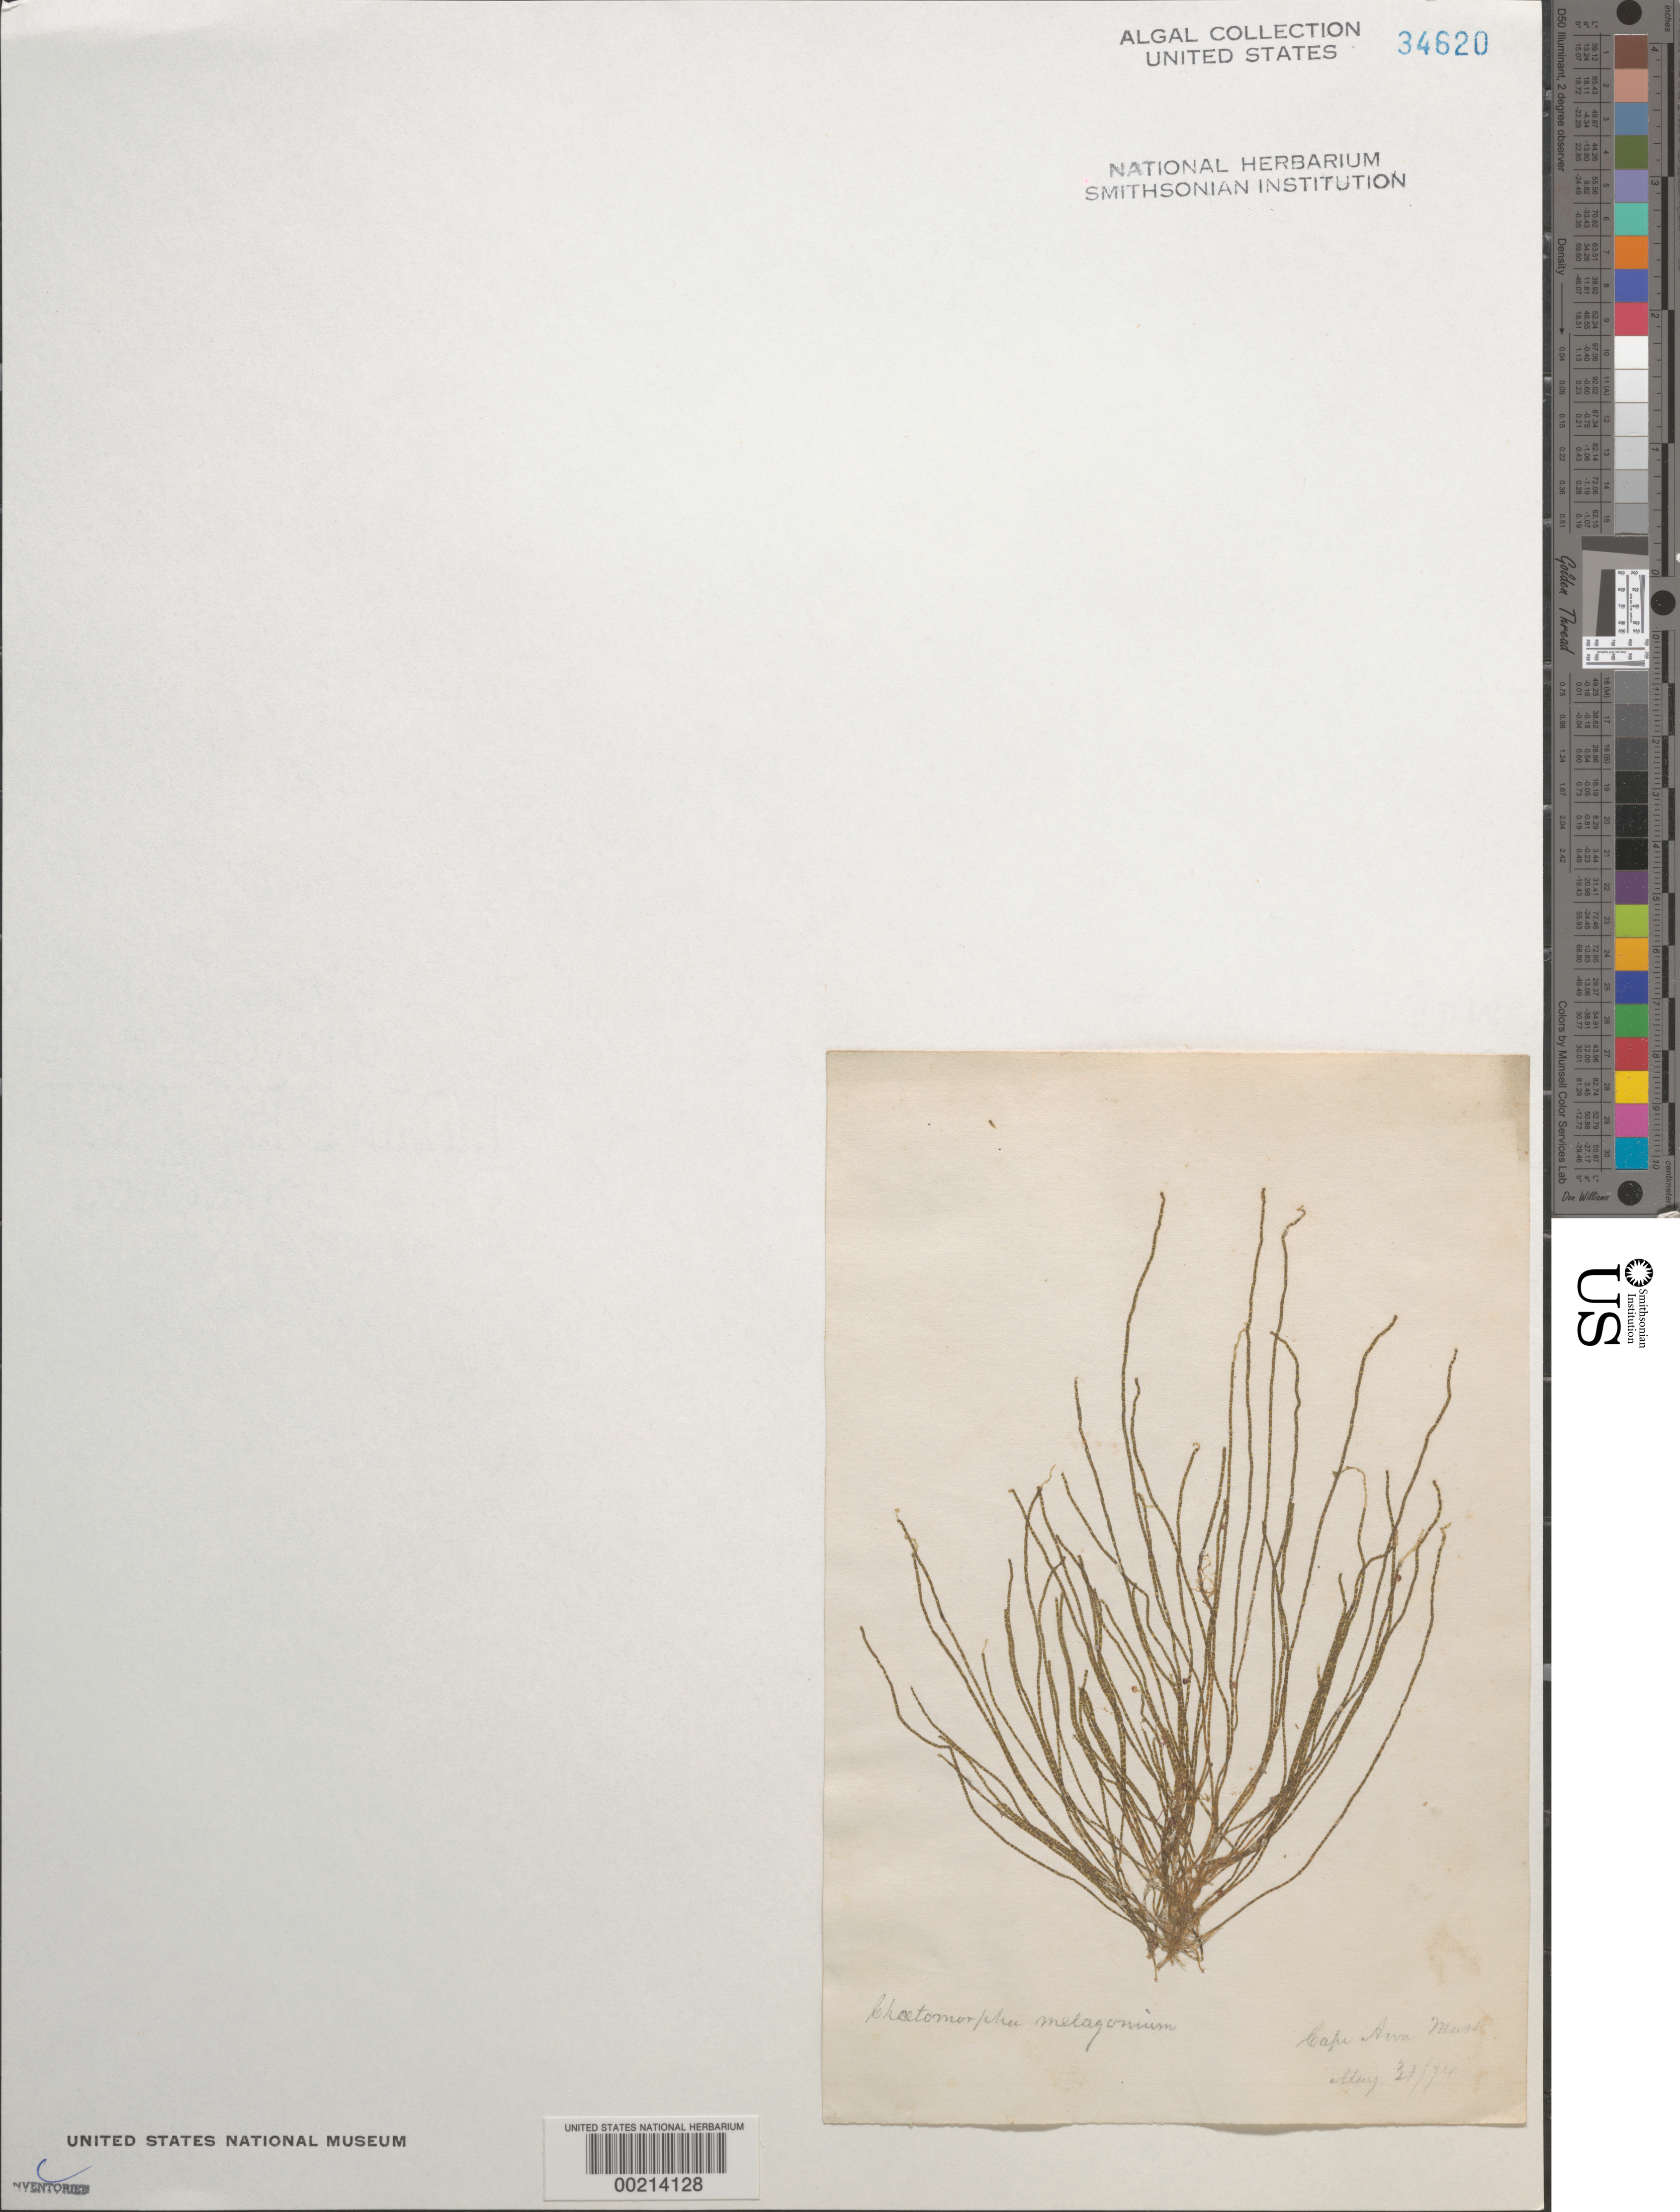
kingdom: Plantae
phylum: Chlorophyta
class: Ulvophyceae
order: Cladophorales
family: Cladophoraceae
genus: Chaetomorpha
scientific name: Chaetomorpha melagonium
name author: (F. Weber & D. Mohr) Kützing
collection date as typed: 31 May 1874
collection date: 1874-05-31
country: United States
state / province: Massachusetts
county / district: Essex County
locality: Cape Ann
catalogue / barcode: US 34620